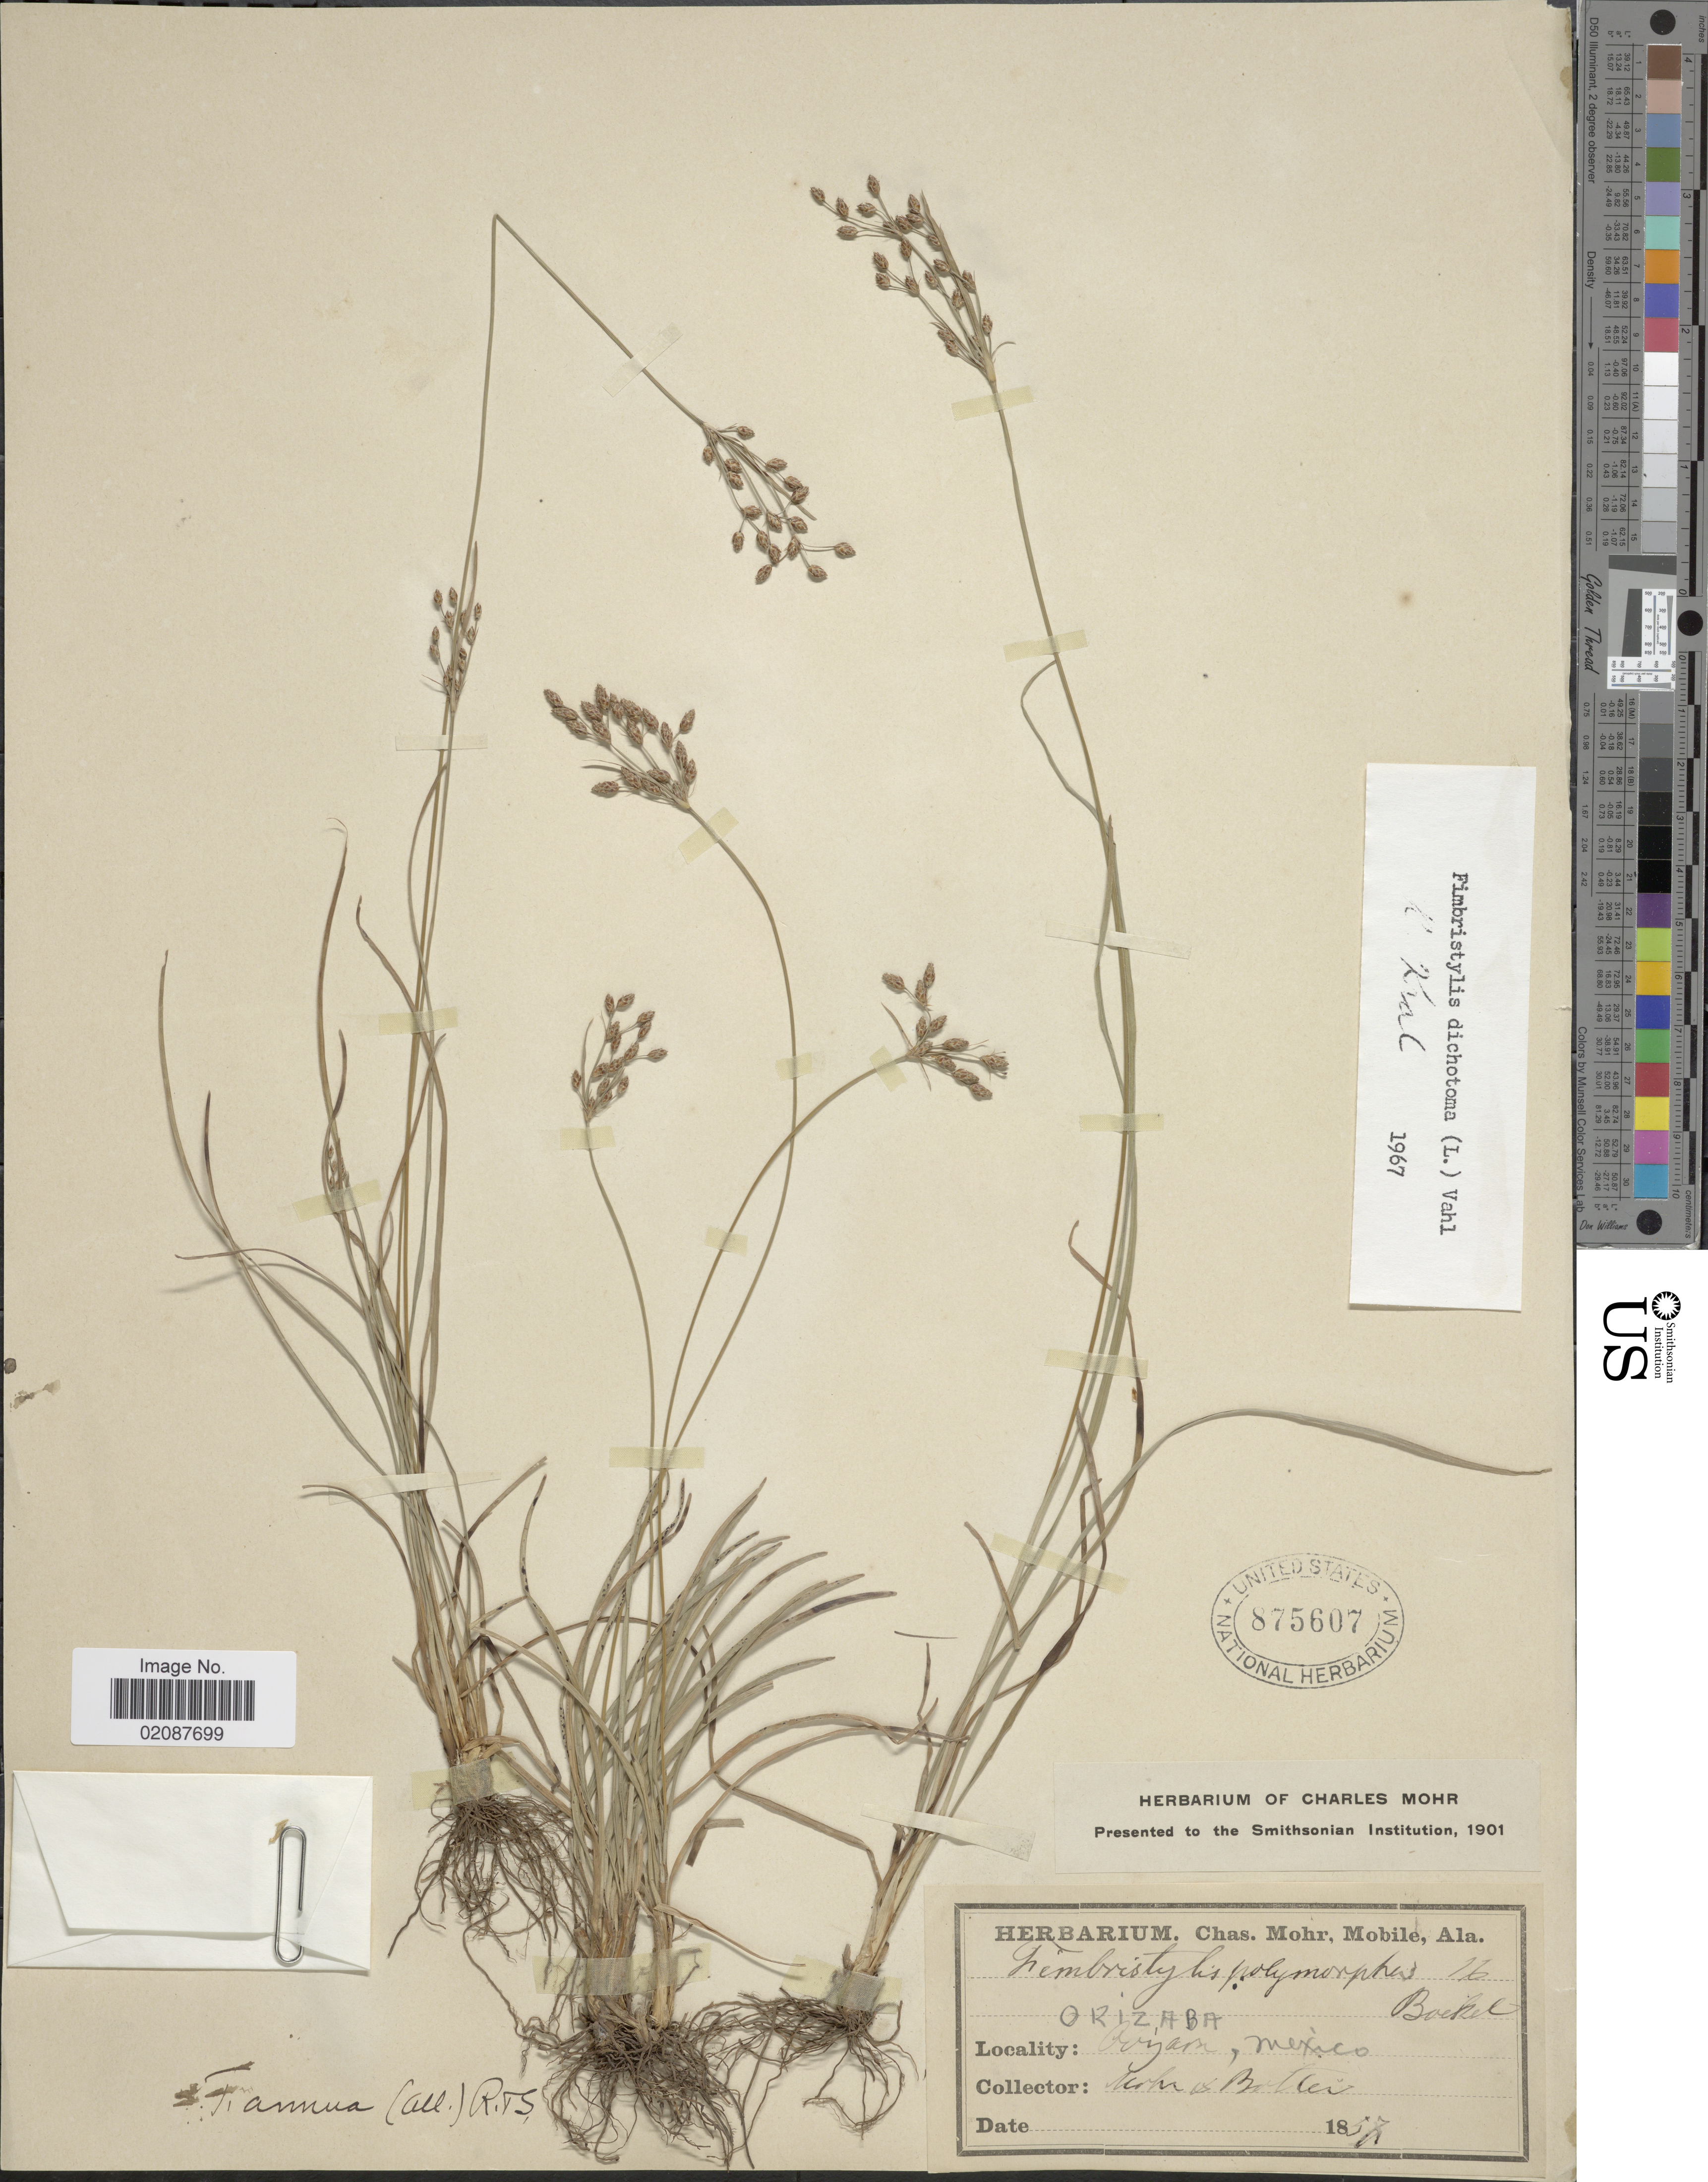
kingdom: Plantae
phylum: Tracheophyta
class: Liliopsida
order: Poales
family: Cyperaceae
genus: Fimbristylis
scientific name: Fimbristylis dichotoma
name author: (L.) Vahl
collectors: C. T. Mohr & -. Botteri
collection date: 1857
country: Mexico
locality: Orizaba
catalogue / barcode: US 875607